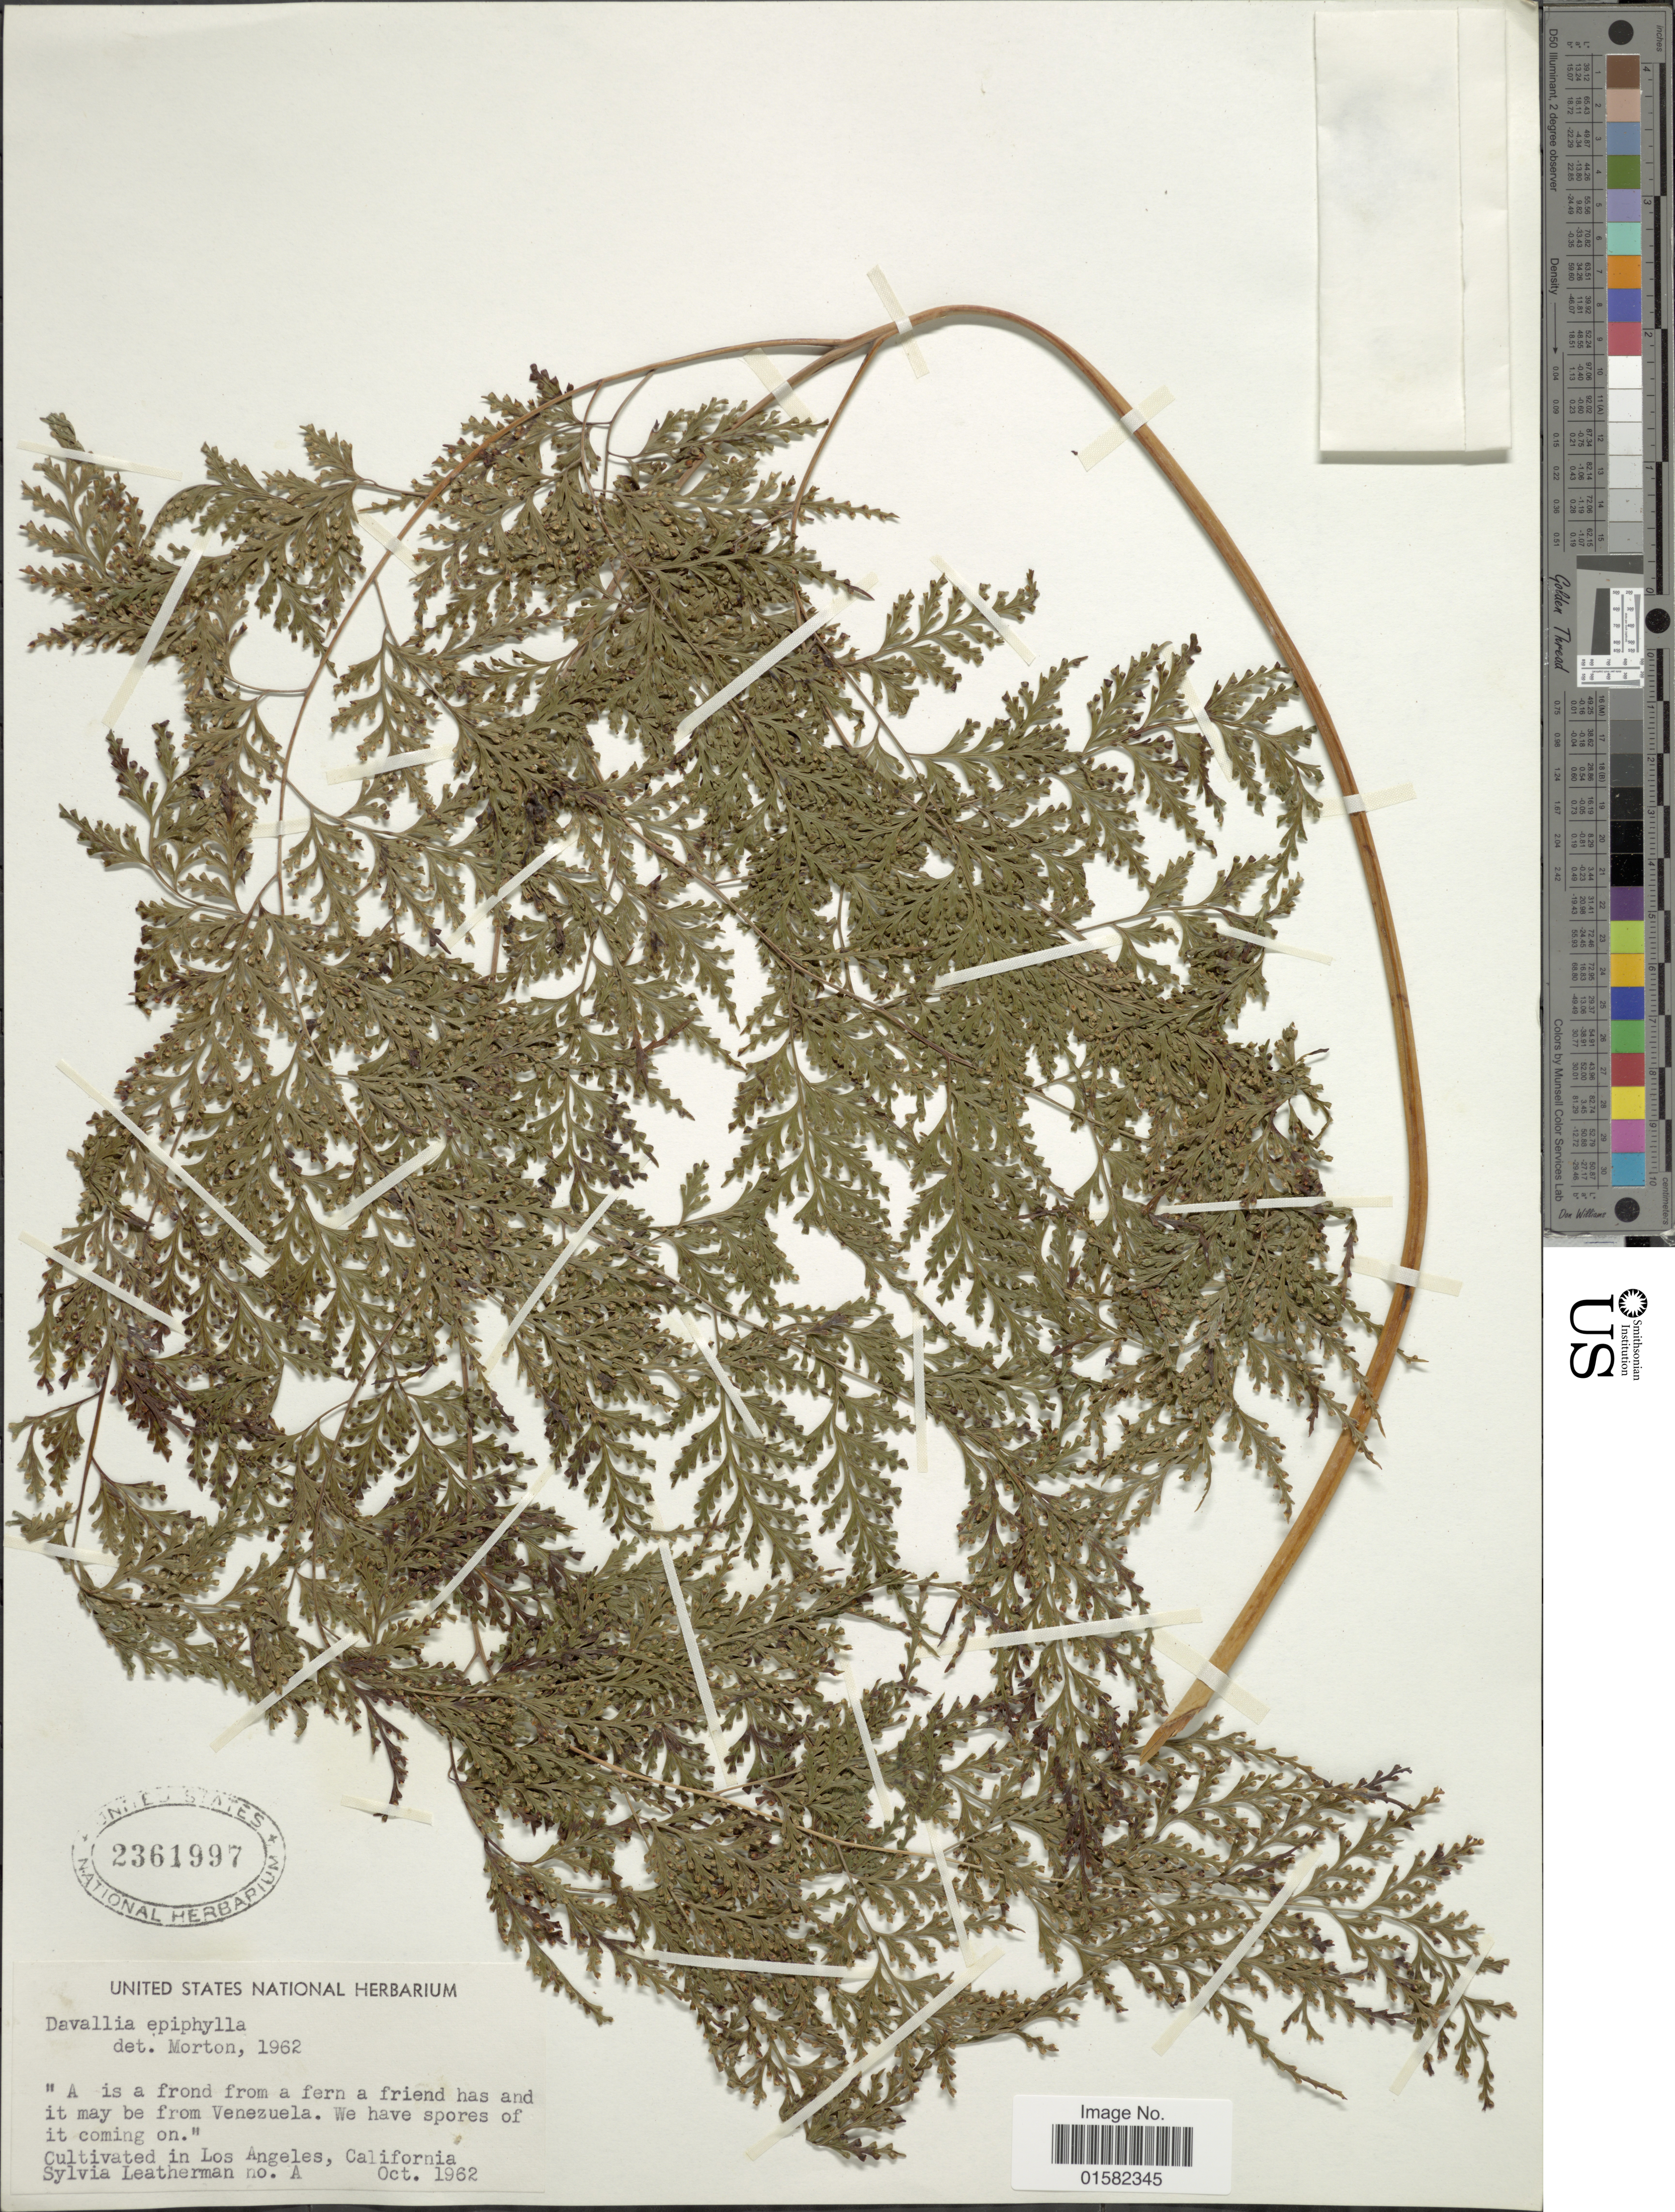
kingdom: Plantae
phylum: Tracheophyta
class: Polypodiopsida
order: Polypodiales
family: Davalliaceae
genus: Wibelia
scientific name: Wibelia epiphylla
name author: (G. Forst.) M. Kato & Tsutsumi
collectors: S. Leatherman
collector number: A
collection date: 1962-10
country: United States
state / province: California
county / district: Los Angeles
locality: In Los Angeles, California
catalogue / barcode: US 2361997